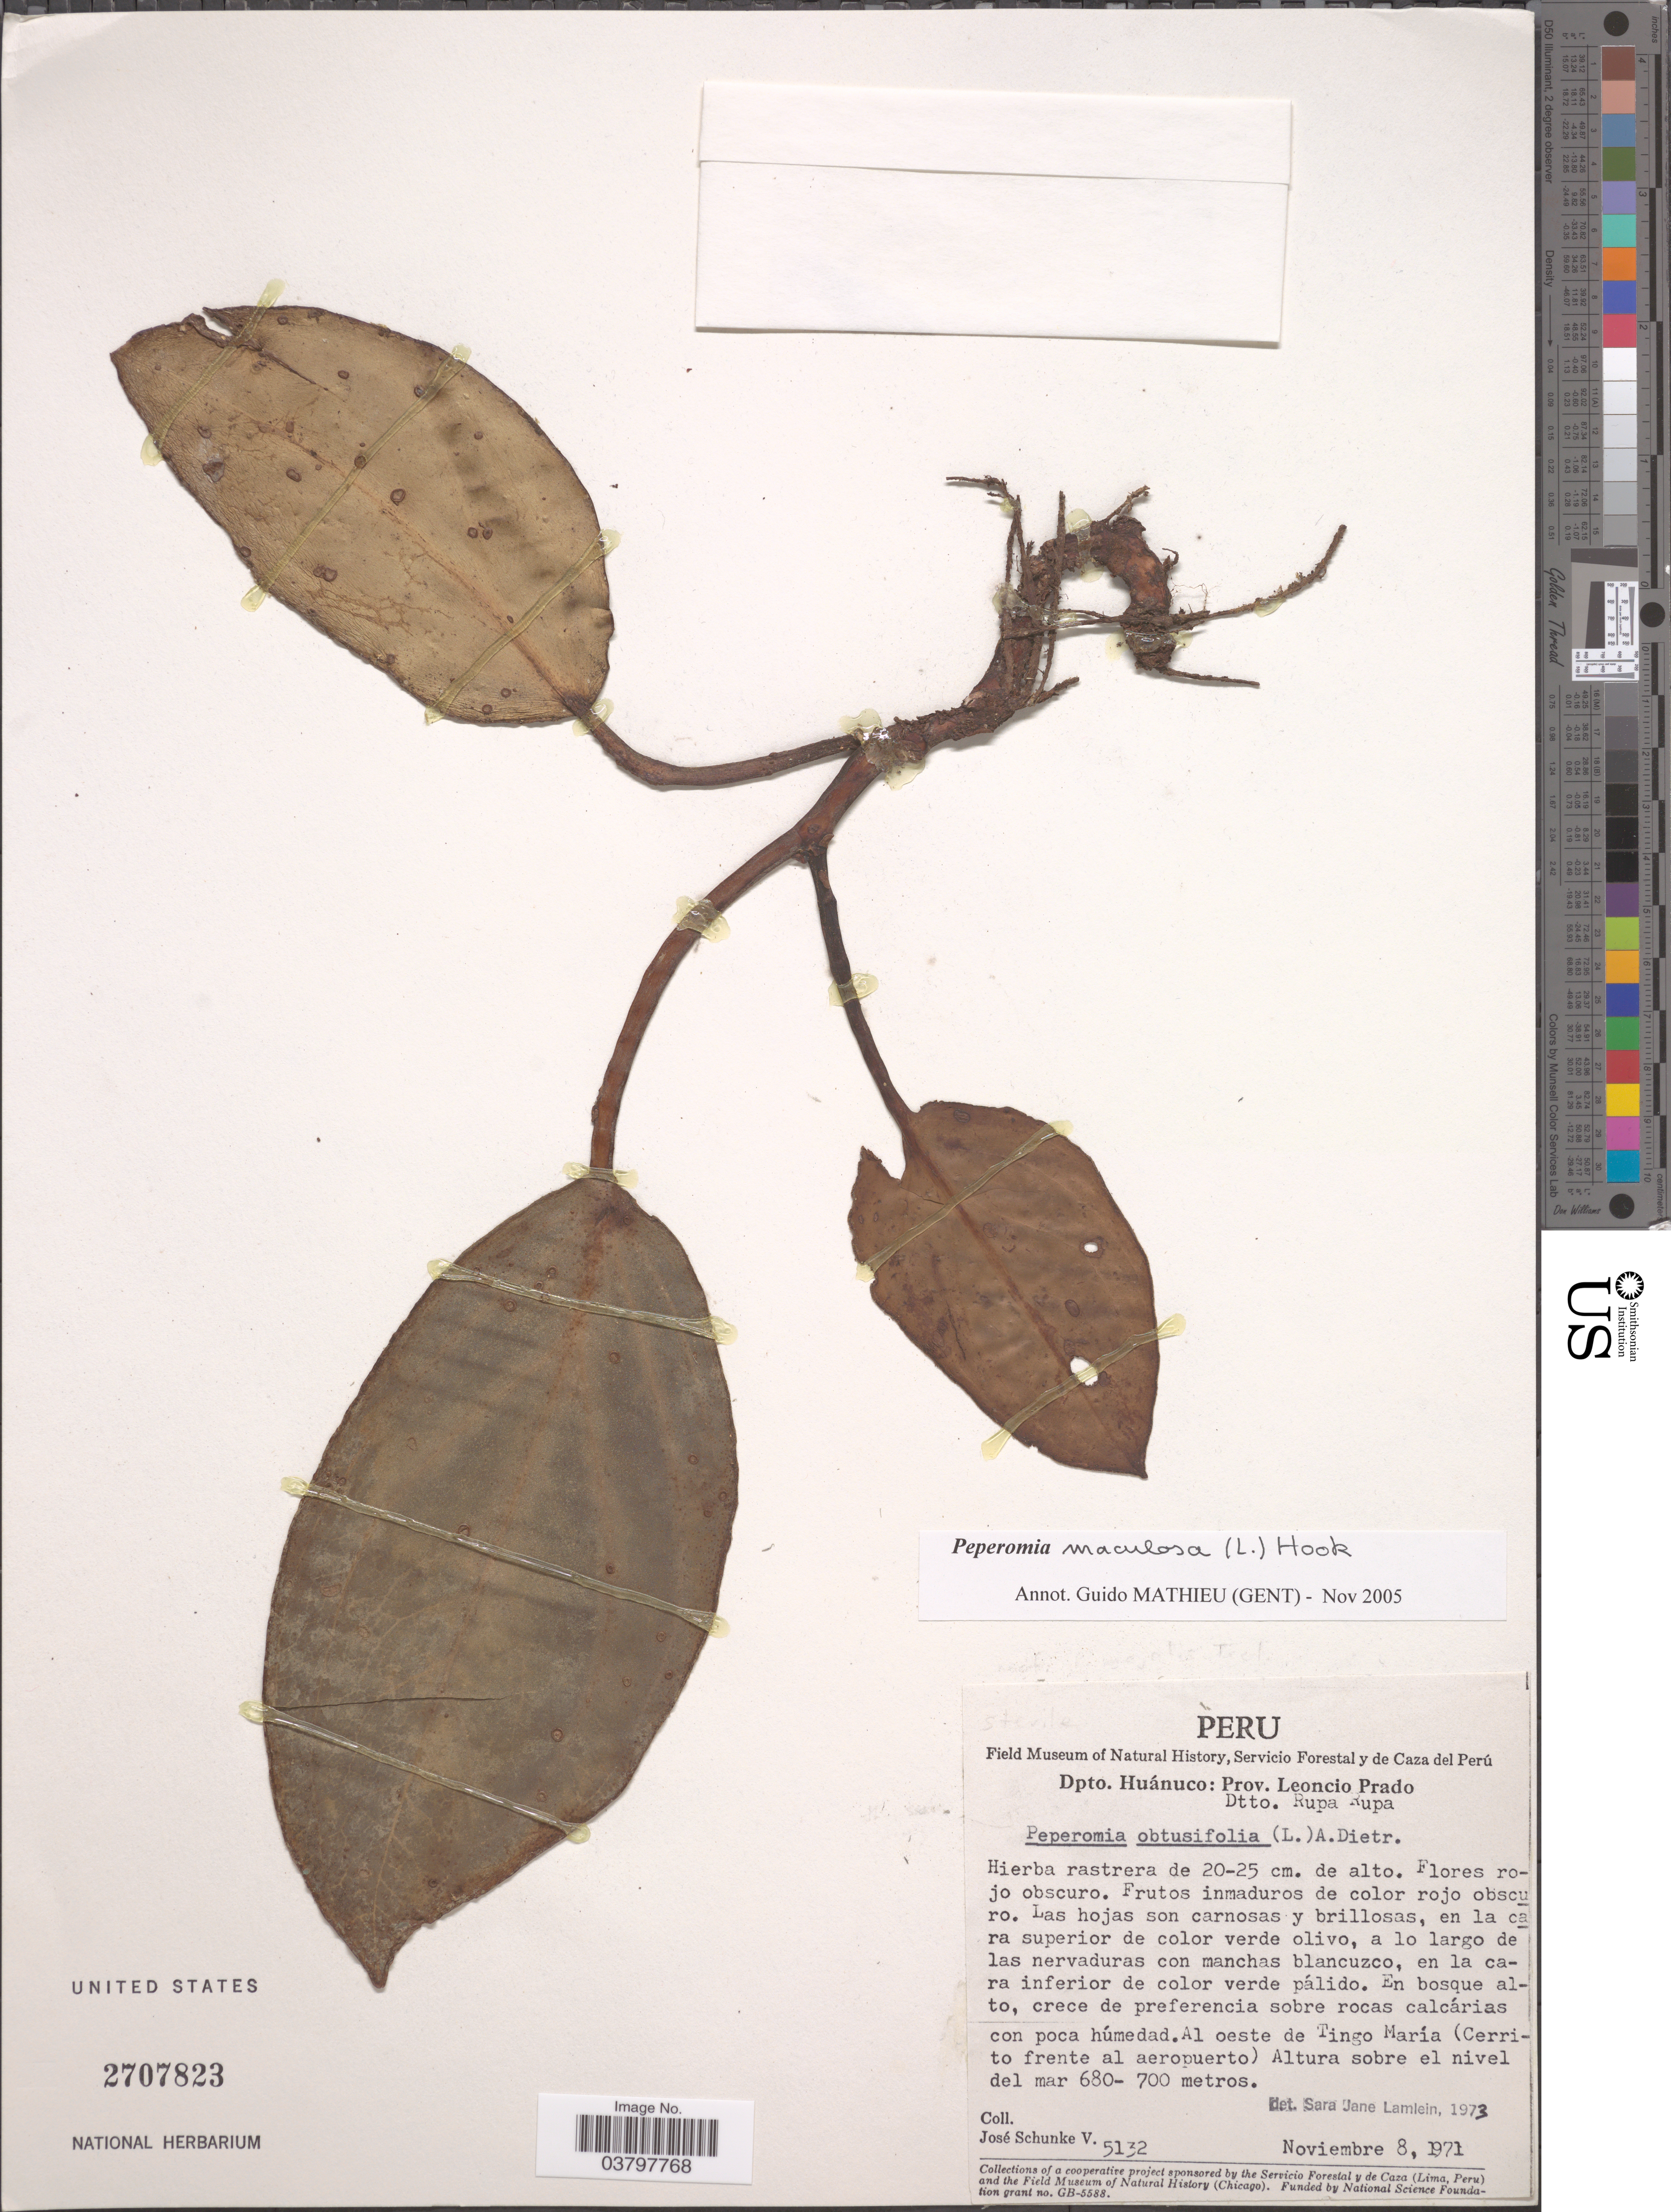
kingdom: Plantae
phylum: Tracheophyta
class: Magnoliopsida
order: Piperales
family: Piperaceae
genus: Peperomia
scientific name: Peperomia maculosa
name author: (L.) Hook.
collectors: J. Schunke Vigo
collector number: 5132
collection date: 1971-11-08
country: Peru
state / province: Huánuco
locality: Dpto. Huánuco: Prov. Leoncio Prado Dtto. Rupa Rupa. En bosque alto, crece de preferencia sobre rocas calcárias con poca húmedad. Al oeste de Tingo María (Cerrito frente al aeropuerto).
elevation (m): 680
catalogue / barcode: US 2707823